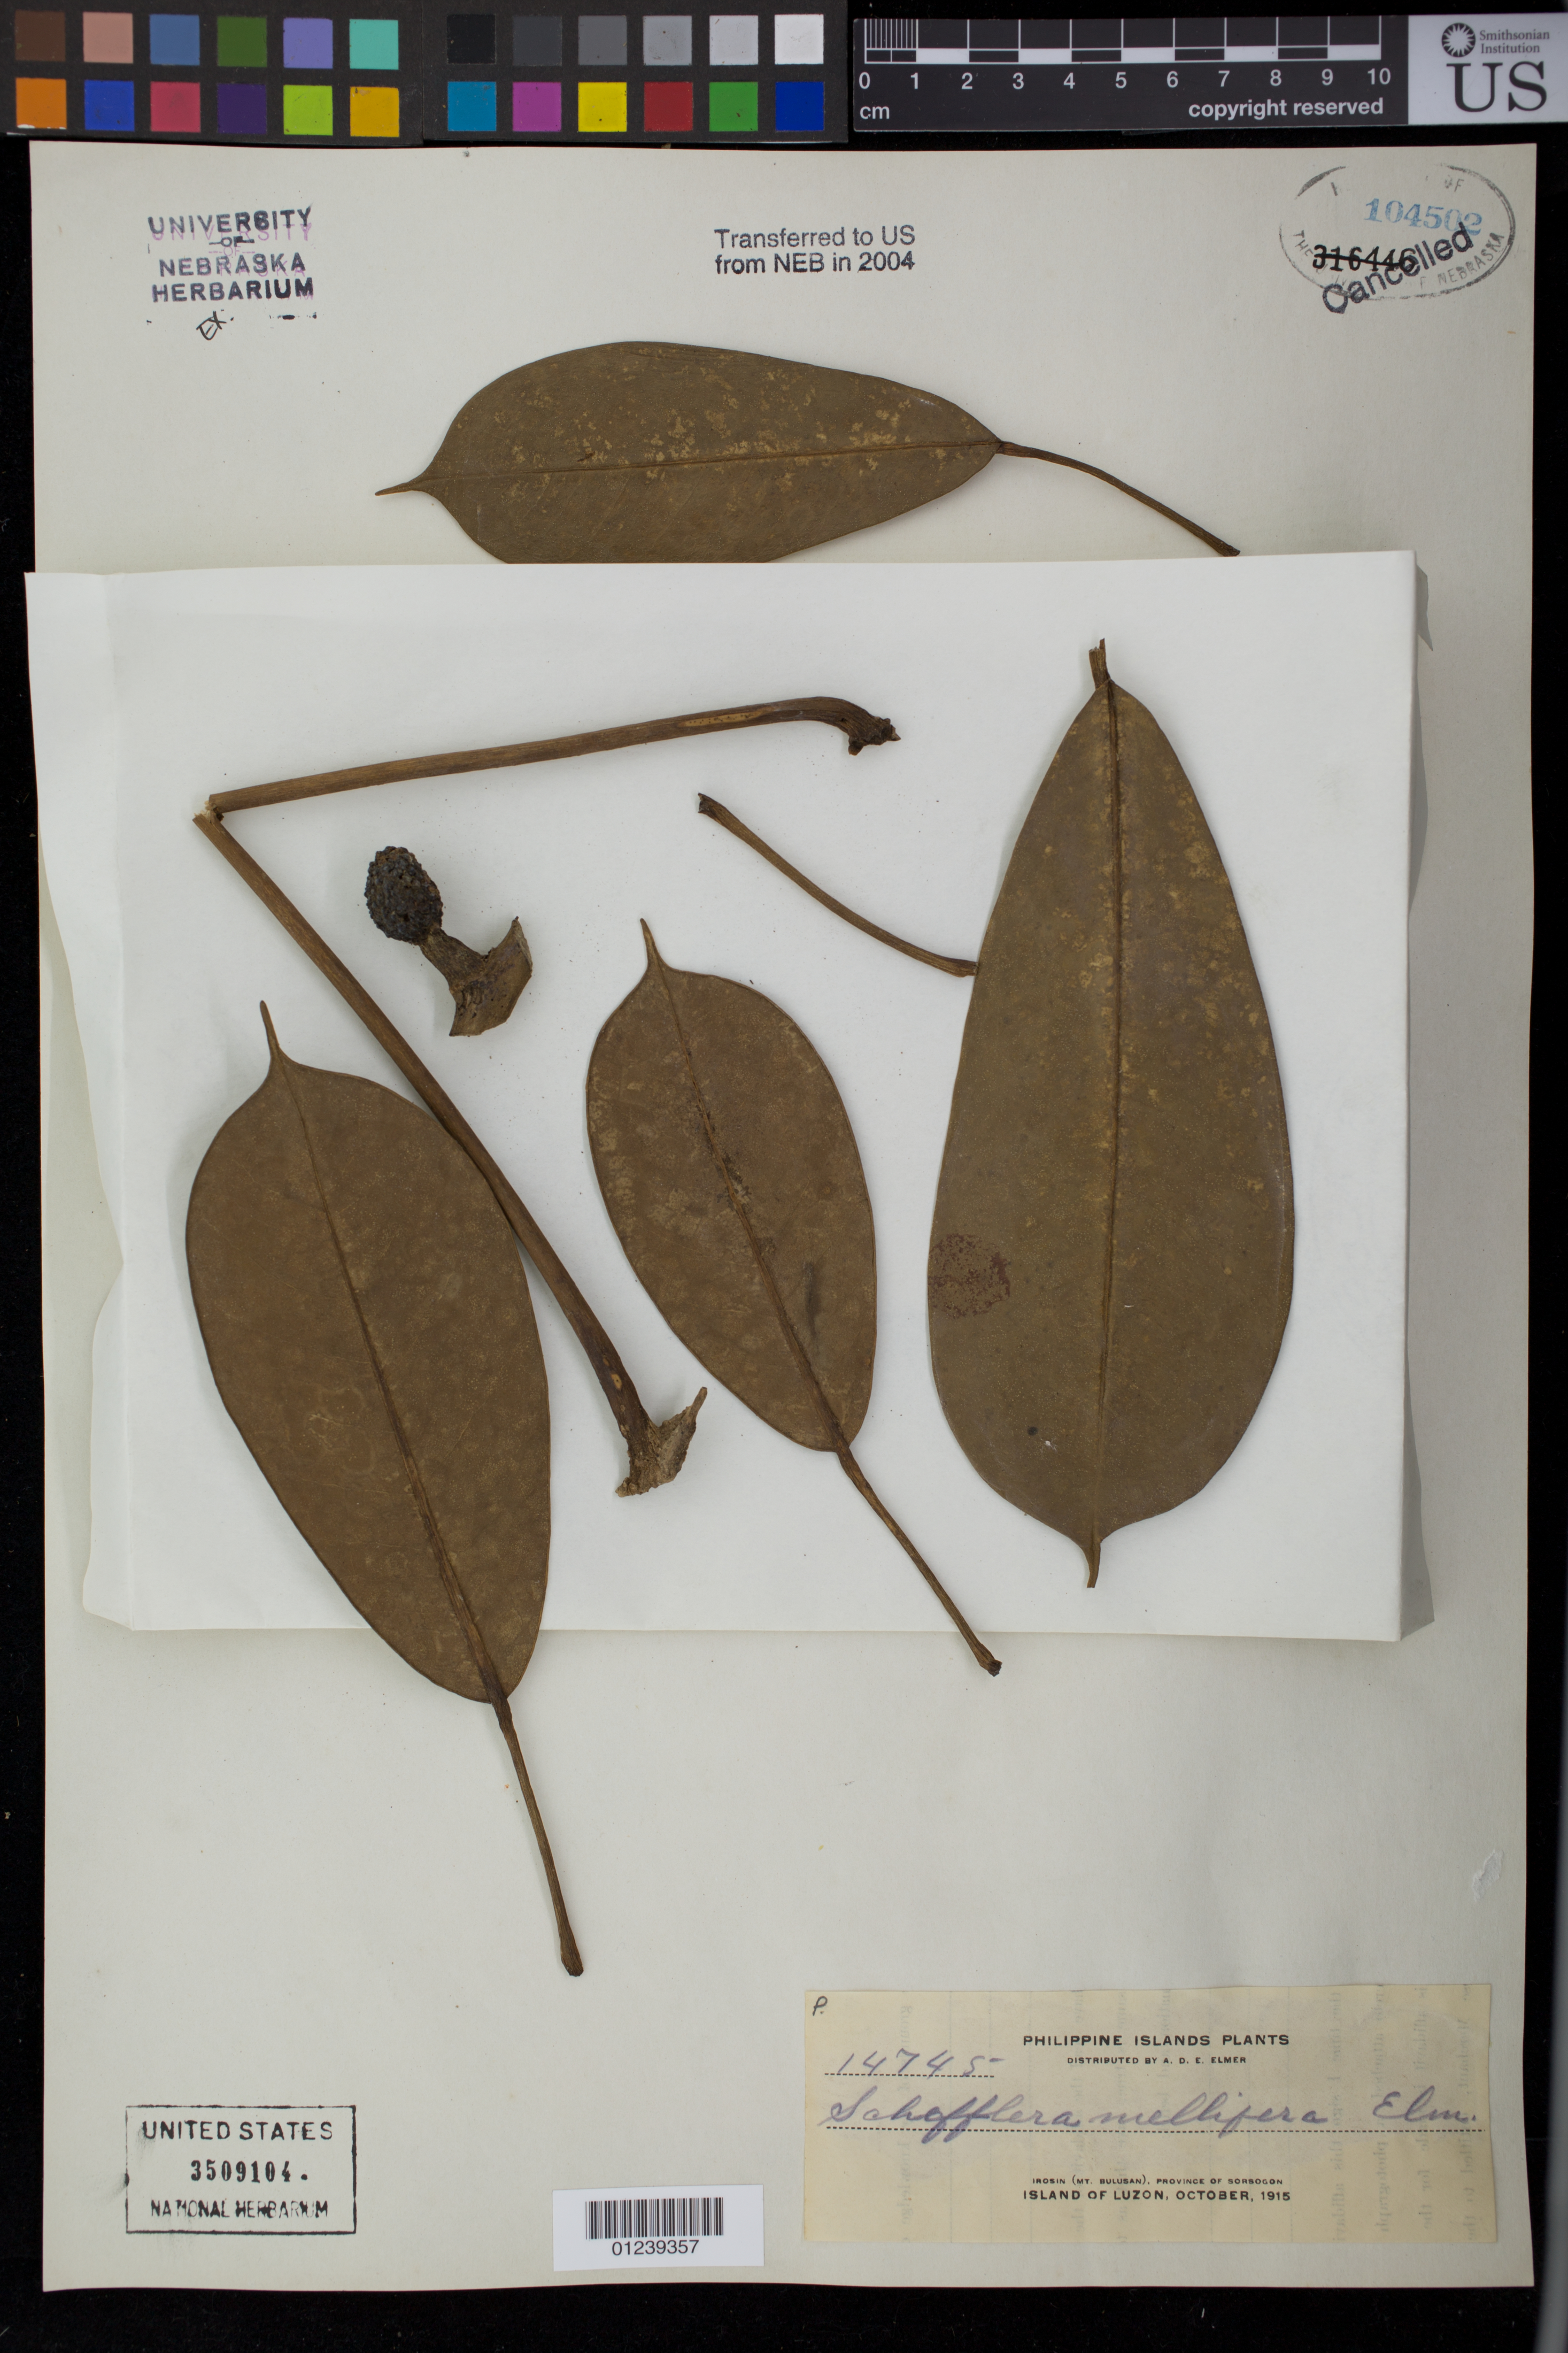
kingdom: Plantae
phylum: Tracheophyta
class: Magnoliopsida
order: Apiales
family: Araliaceae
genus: Schefflera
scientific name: Schefflera catanduanensis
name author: Merr.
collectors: A. D. E. Elmer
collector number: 14745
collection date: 1915-10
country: Philippines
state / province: Bicol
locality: Irosin (Mount Bulusan), Province of Sorsogon, Island of Luzon.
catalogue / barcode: US 3509104